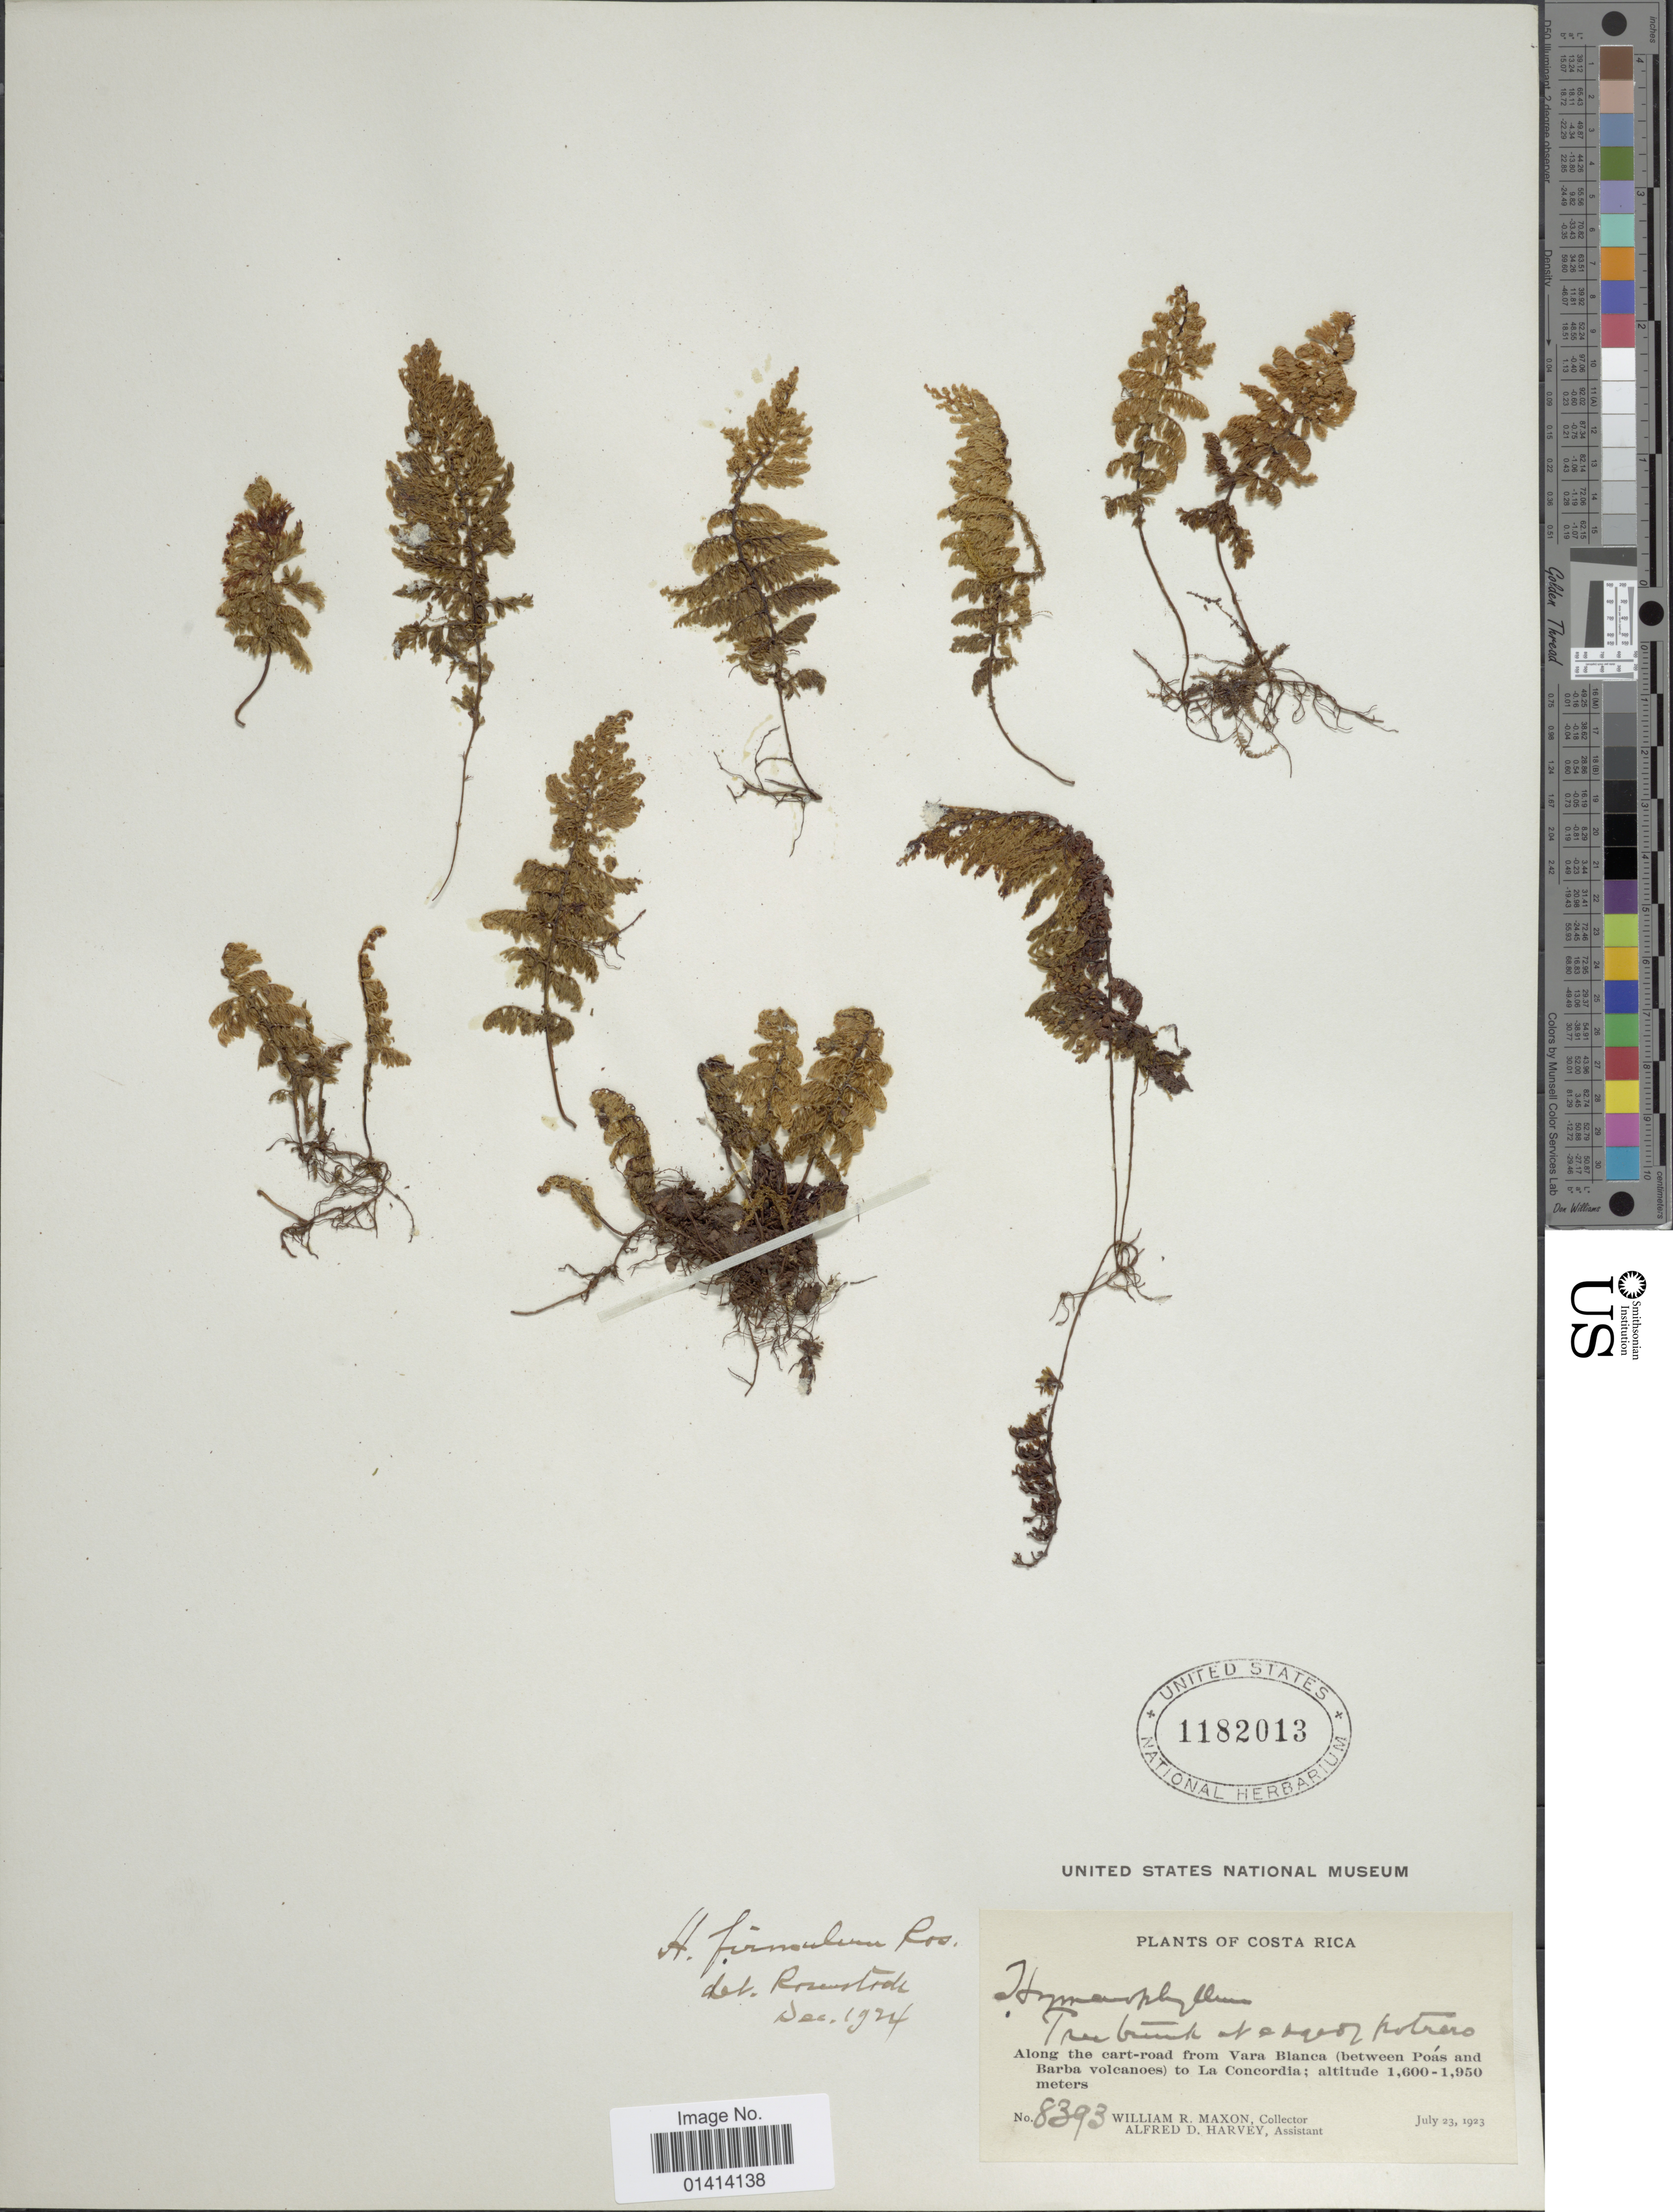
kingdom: Plantae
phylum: Tracheophyta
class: Polypodiopsida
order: Hymenophyllales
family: Hymenophyllaceae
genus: Hymenophyllum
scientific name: Hymenophyllum myriocarpum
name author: Hook.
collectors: W. R. Maxon & A. D. Harvey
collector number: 8393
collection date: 1923-07-23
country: Costa Rica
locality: Along the crt-road from Vara Blanca (between Poás and Barba volcanoes) to La Concordia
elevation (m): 1600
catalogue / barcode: US 1182013